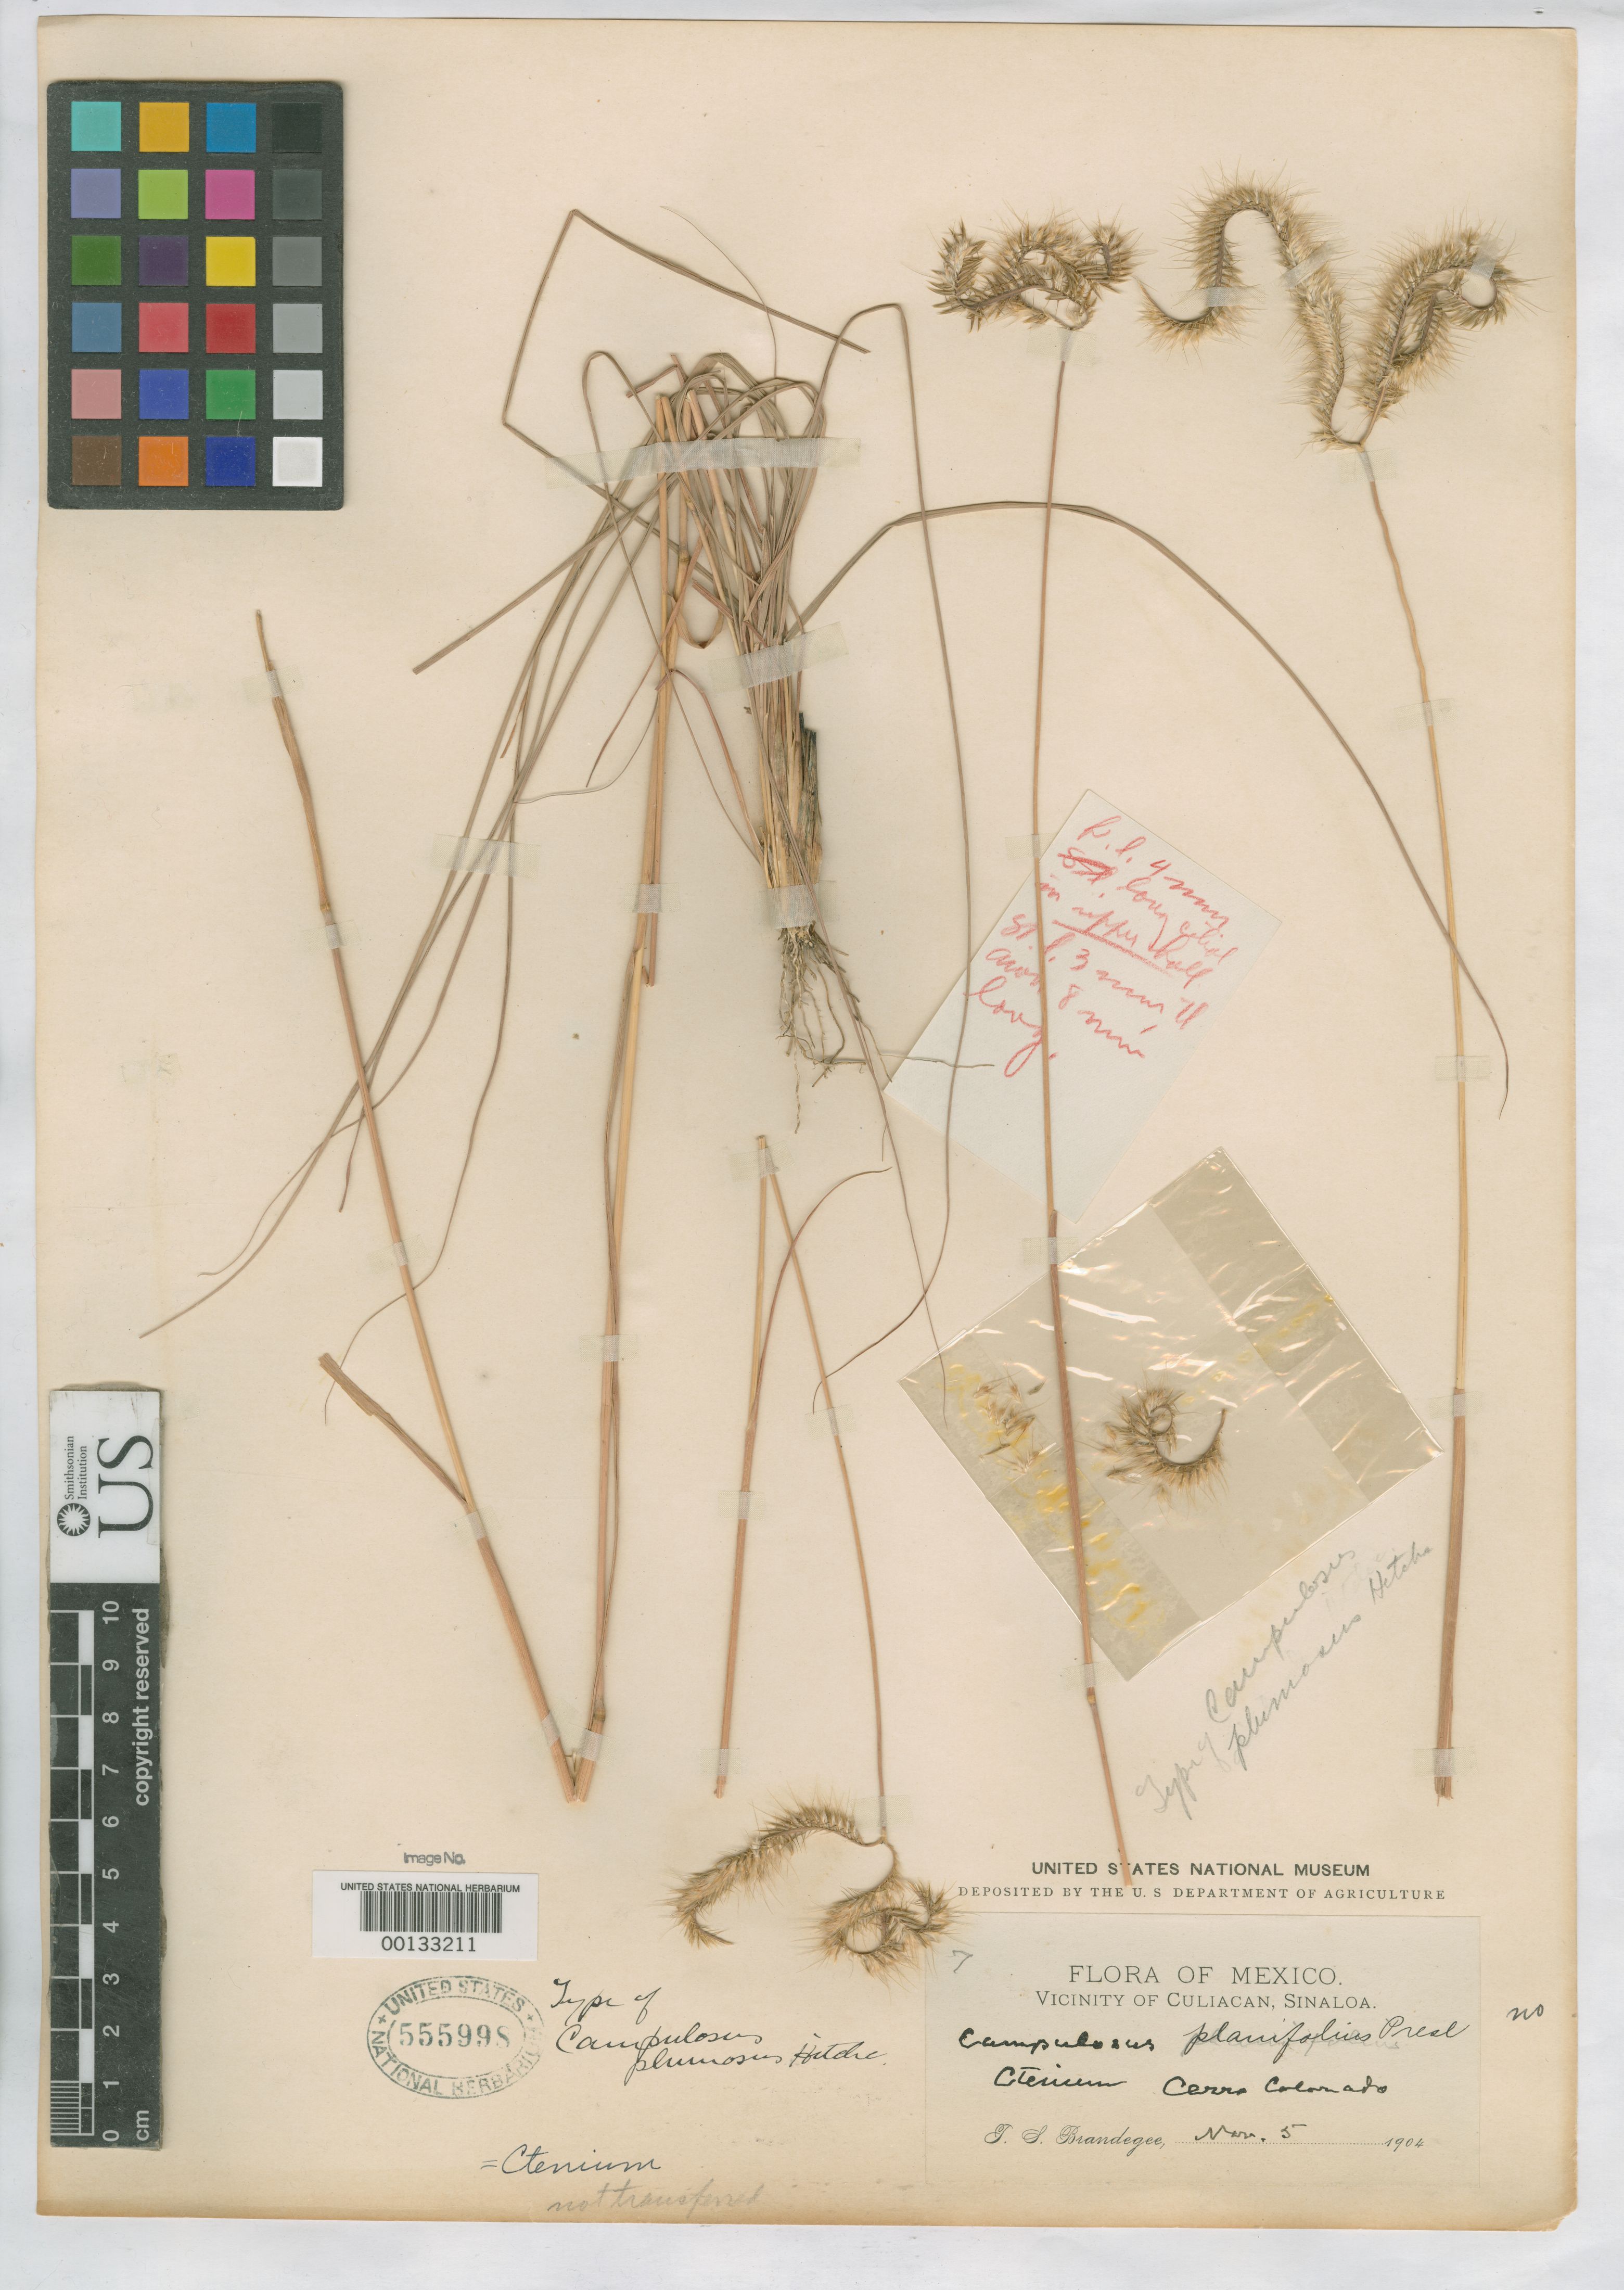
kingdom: Plantae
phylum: Tracheophyta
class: Liliopsida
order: Poales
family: Poaceae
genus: Campulosus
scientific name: Campulosus plumosus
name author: Hitchc.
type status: Holotype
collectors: T. S. Brandegee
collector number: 7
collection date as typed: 05 Nov 1904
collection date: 1904-11-05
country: Mexico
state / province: Sinaloa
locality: Vicinity of Culiacan, Cerro Colorado.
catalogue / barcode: US 555998